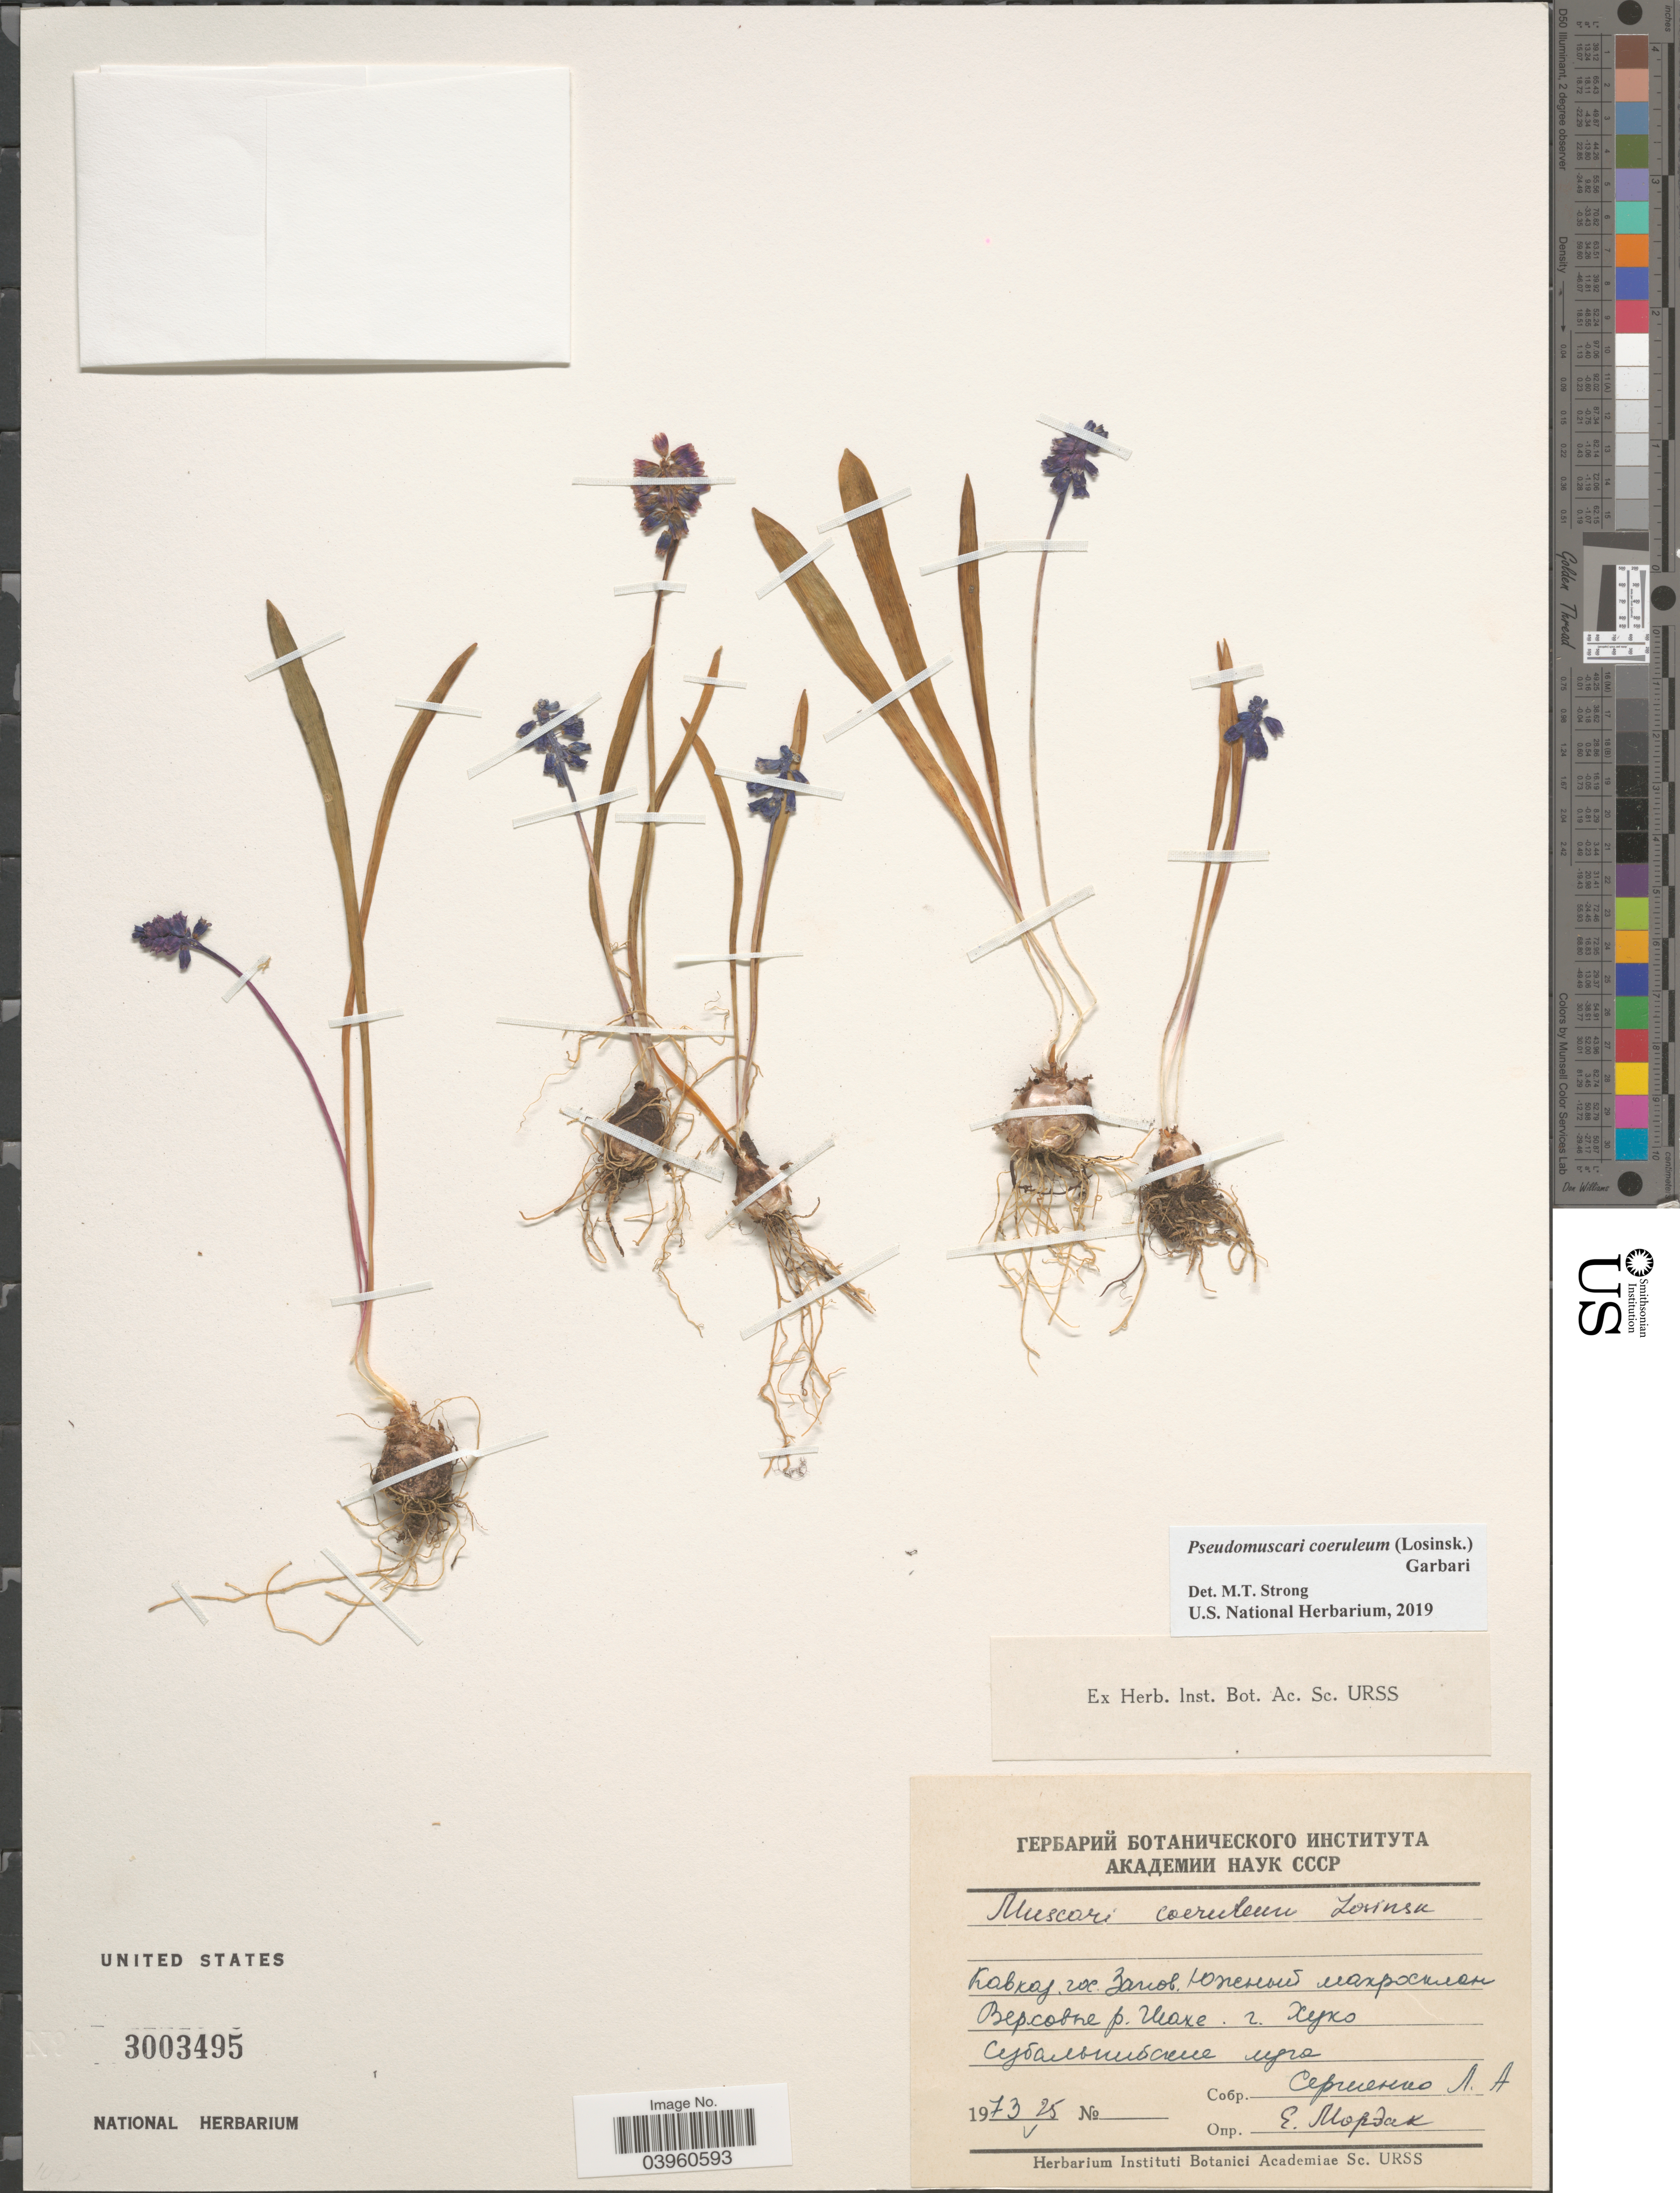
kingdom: Plantae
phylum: Tracheophyta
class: Liliopsida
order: Asparagales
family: Asparagaceae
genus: Pseudomuscari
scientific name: Pseudomuscari coeruleum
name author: (Losinsk.) Garbari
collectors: L. Sergienko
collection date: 1973-05-25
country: Russian Federation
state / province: Adygea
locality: River Shakhe near Khuko Mt.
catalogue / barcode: US 3003495